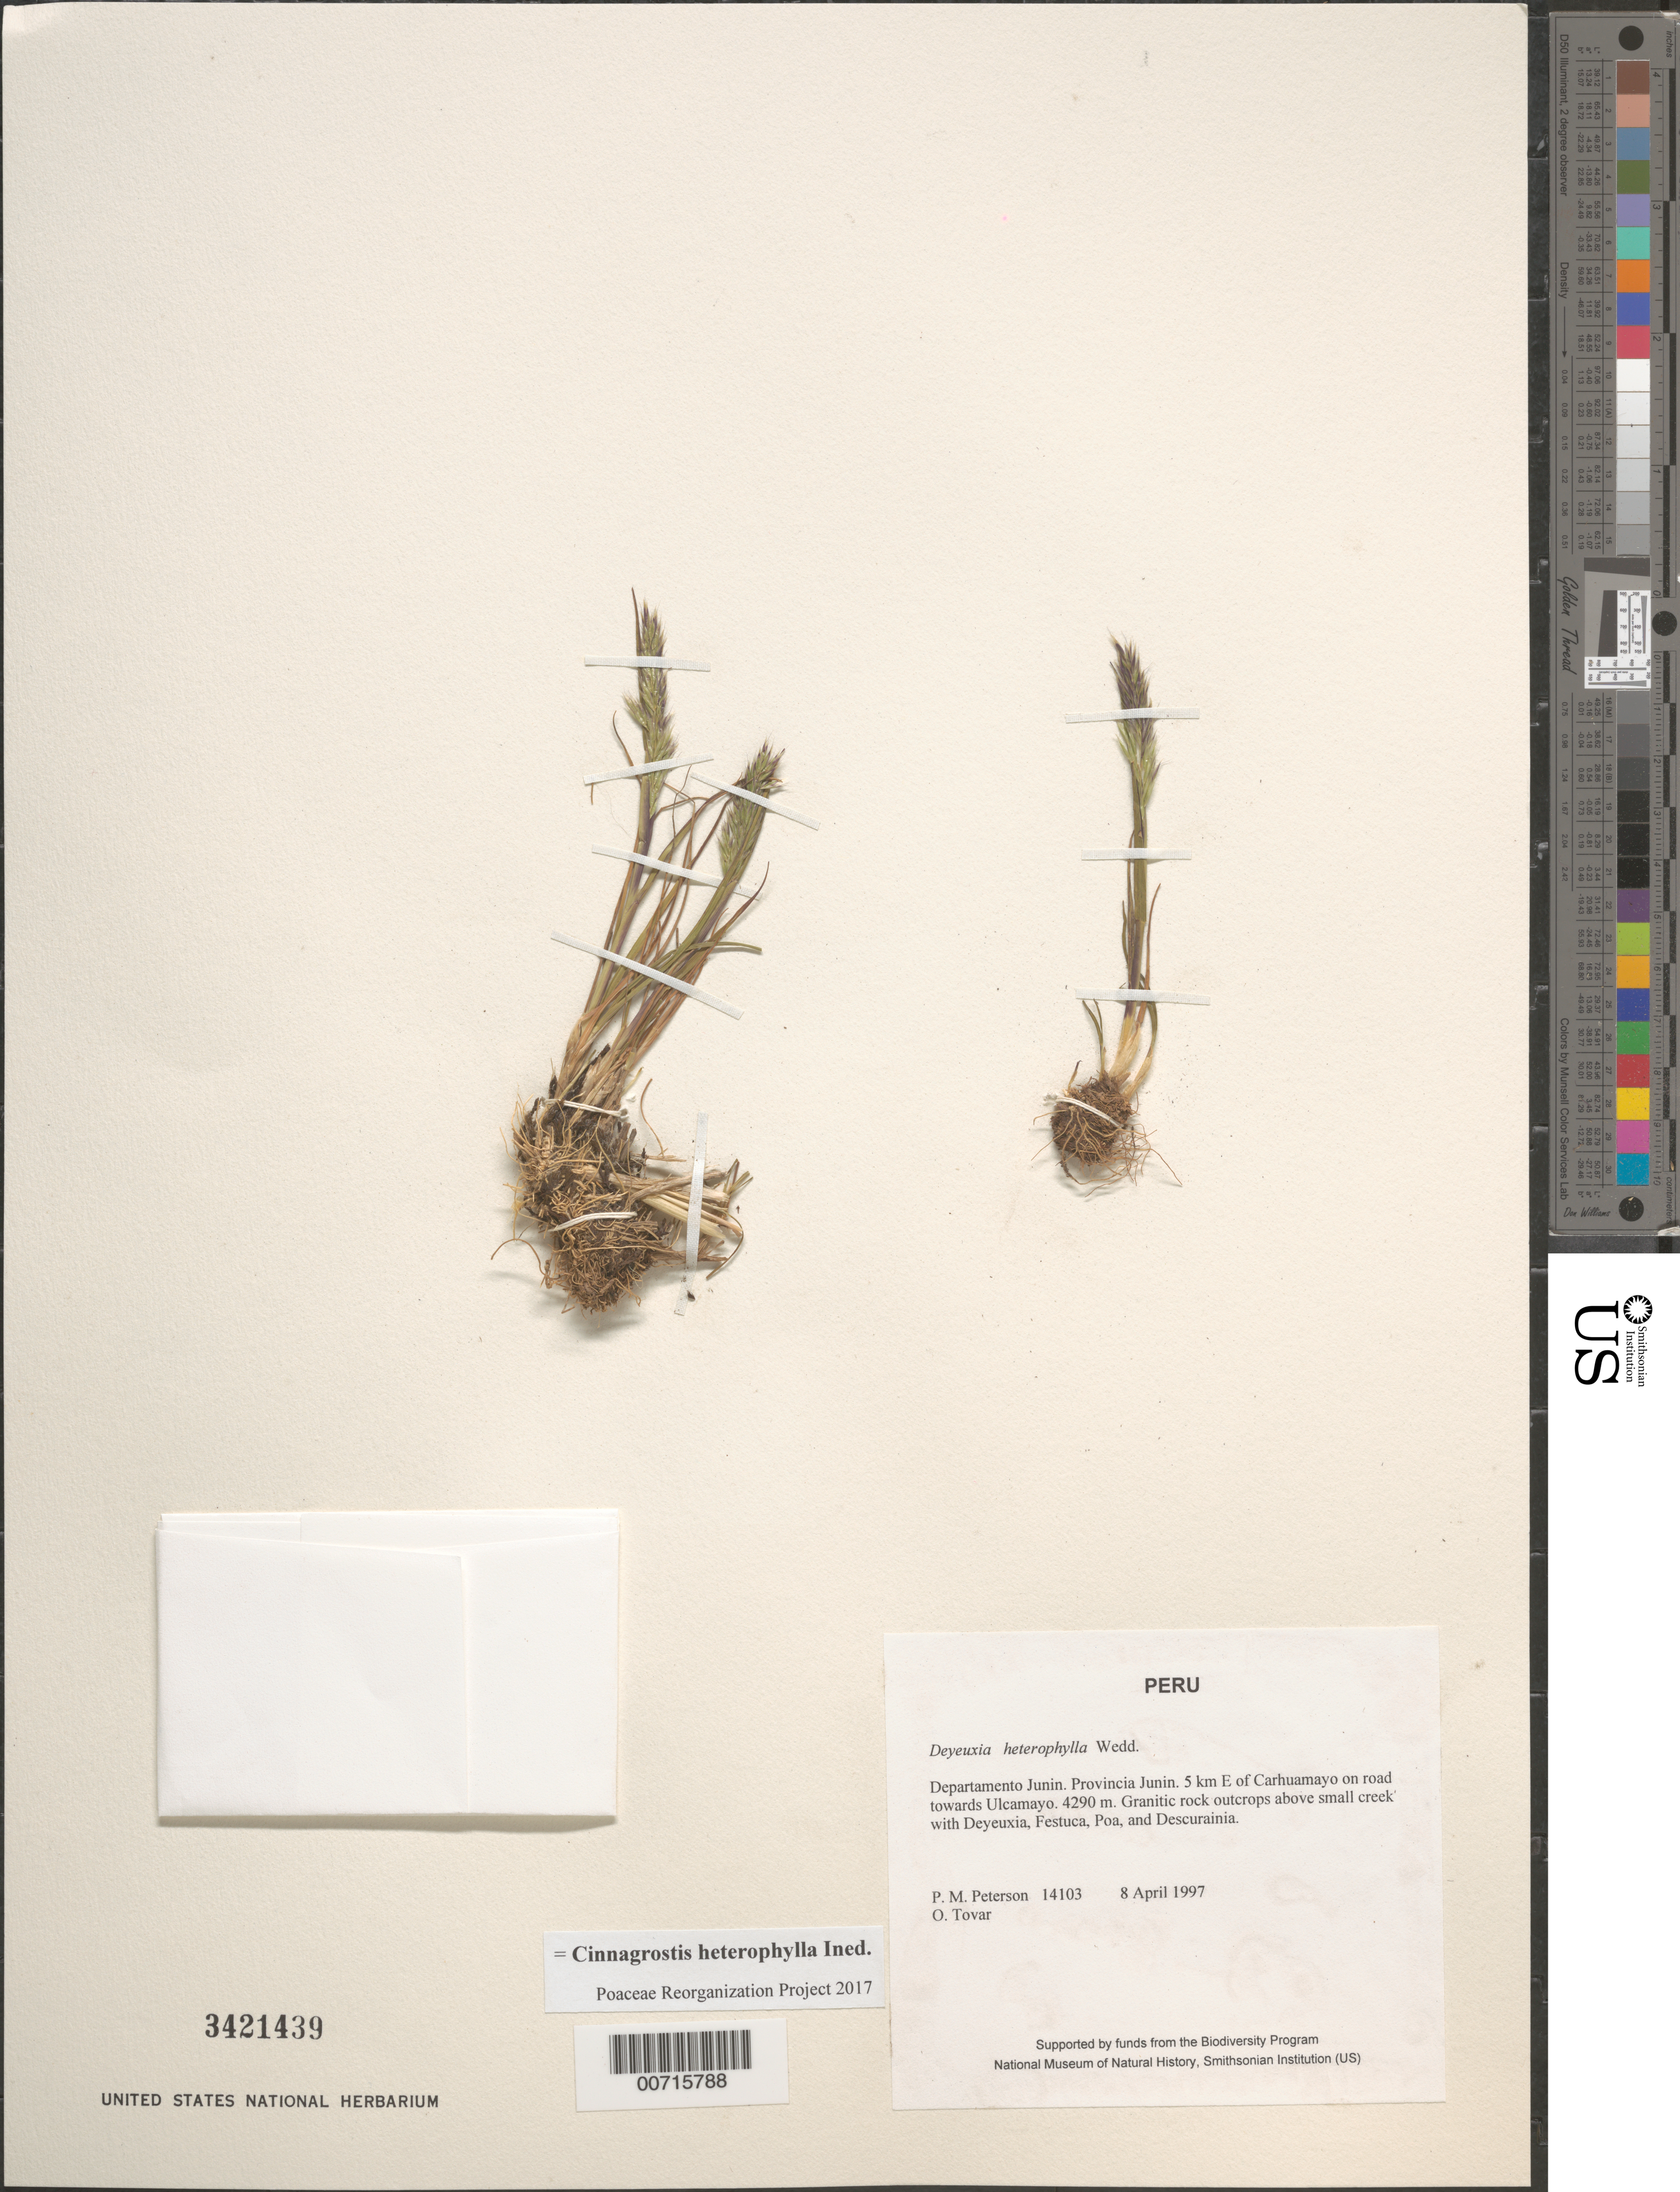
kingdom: Plantae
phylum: Tracheophyta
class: Liliopsida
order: Poales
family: Poaceae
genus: Cinnagrostis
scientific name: Cinnagrostis heterophylla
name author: (Wedd.) P.M. Peterson et al.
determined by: Poaceae Reorganization Project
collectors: P. M. Peterson & Ó. Tovar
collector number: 14103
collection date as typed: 08 Apr 1997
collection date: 1997-04-08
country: Peru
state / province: Junín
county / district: Junín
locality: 5 km E of Carhuamayo on road towards Ulcamayo.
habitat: Granitic rock outcrops above small creek with Deyeuxia, Festuca, Poa, and Descurainia.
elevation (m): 4290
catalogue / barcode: US 3421439